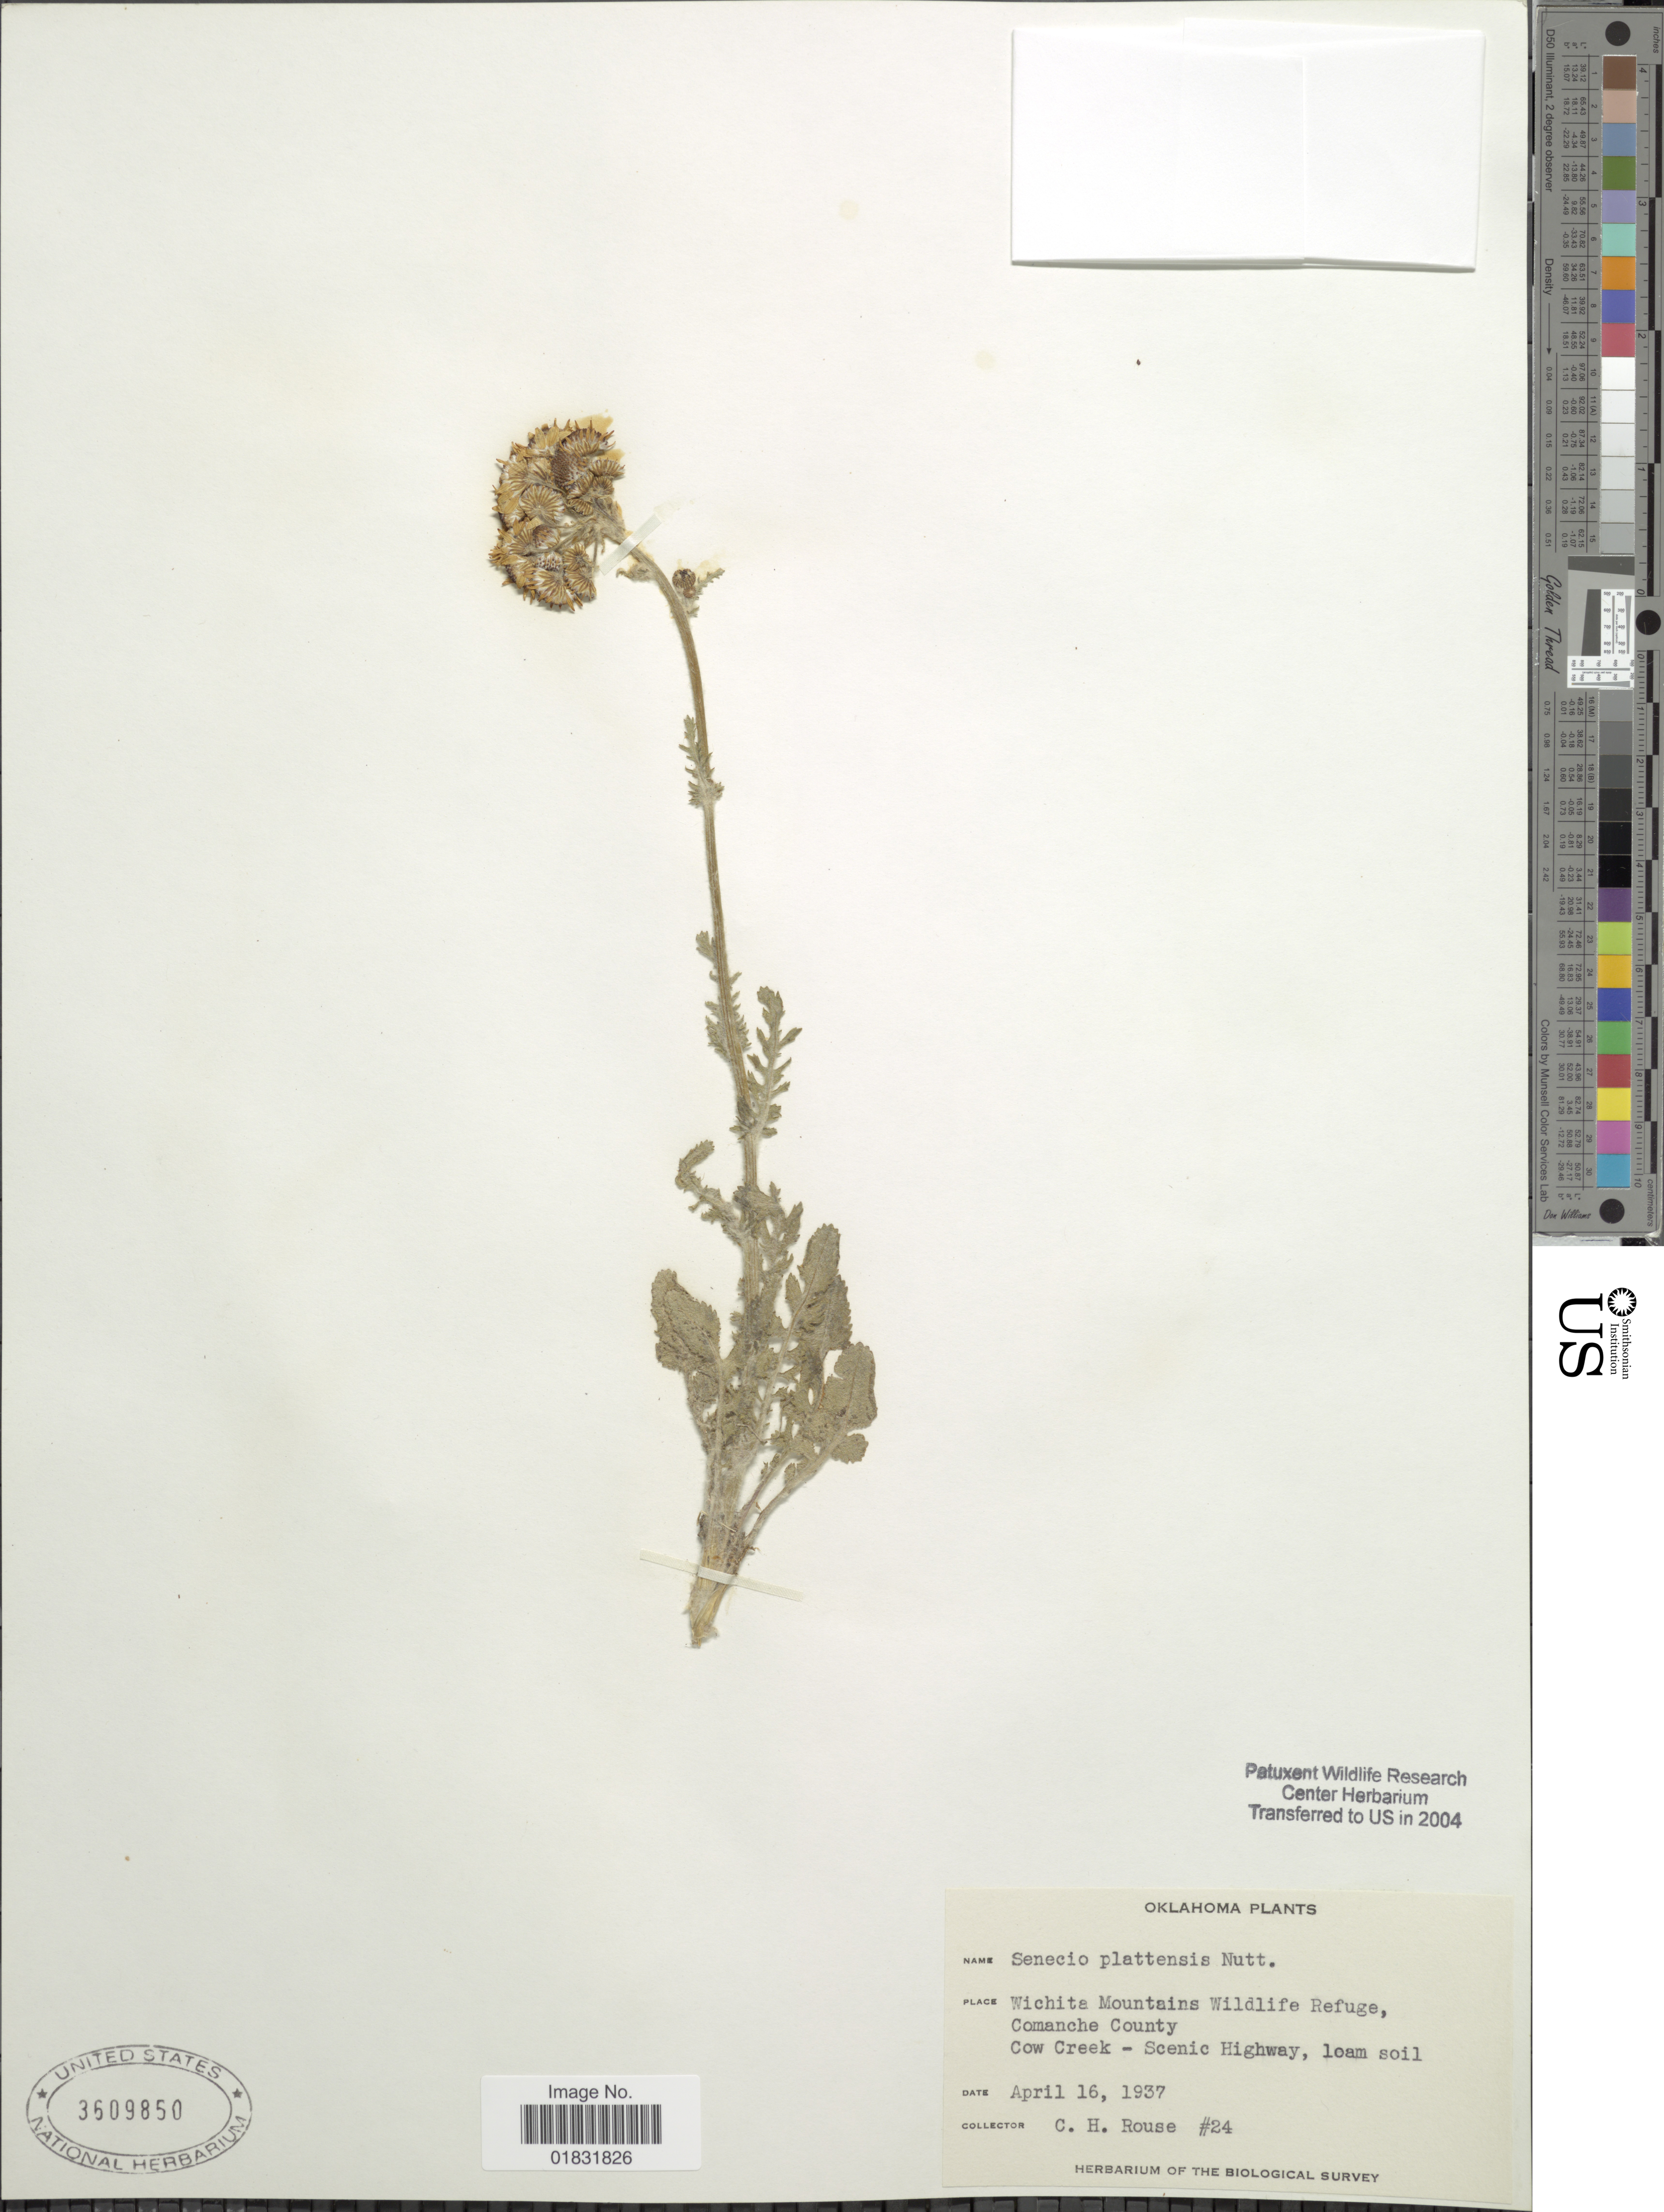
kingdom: Plantae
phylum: Tracheophyta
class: Magnoliopsida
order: Asterales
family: Asteraceae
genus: Packera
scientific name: Packera plattensis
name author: W.A. Weber & Á. Löve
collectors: C. Rouse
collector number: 24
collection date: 1937-04-16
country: United States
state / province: Oklahoma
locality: Wichita Mts. Wildlife Refuge Comanche Co, Cow Creek - Secenic Highway, loam soil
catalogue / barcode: US 3609850